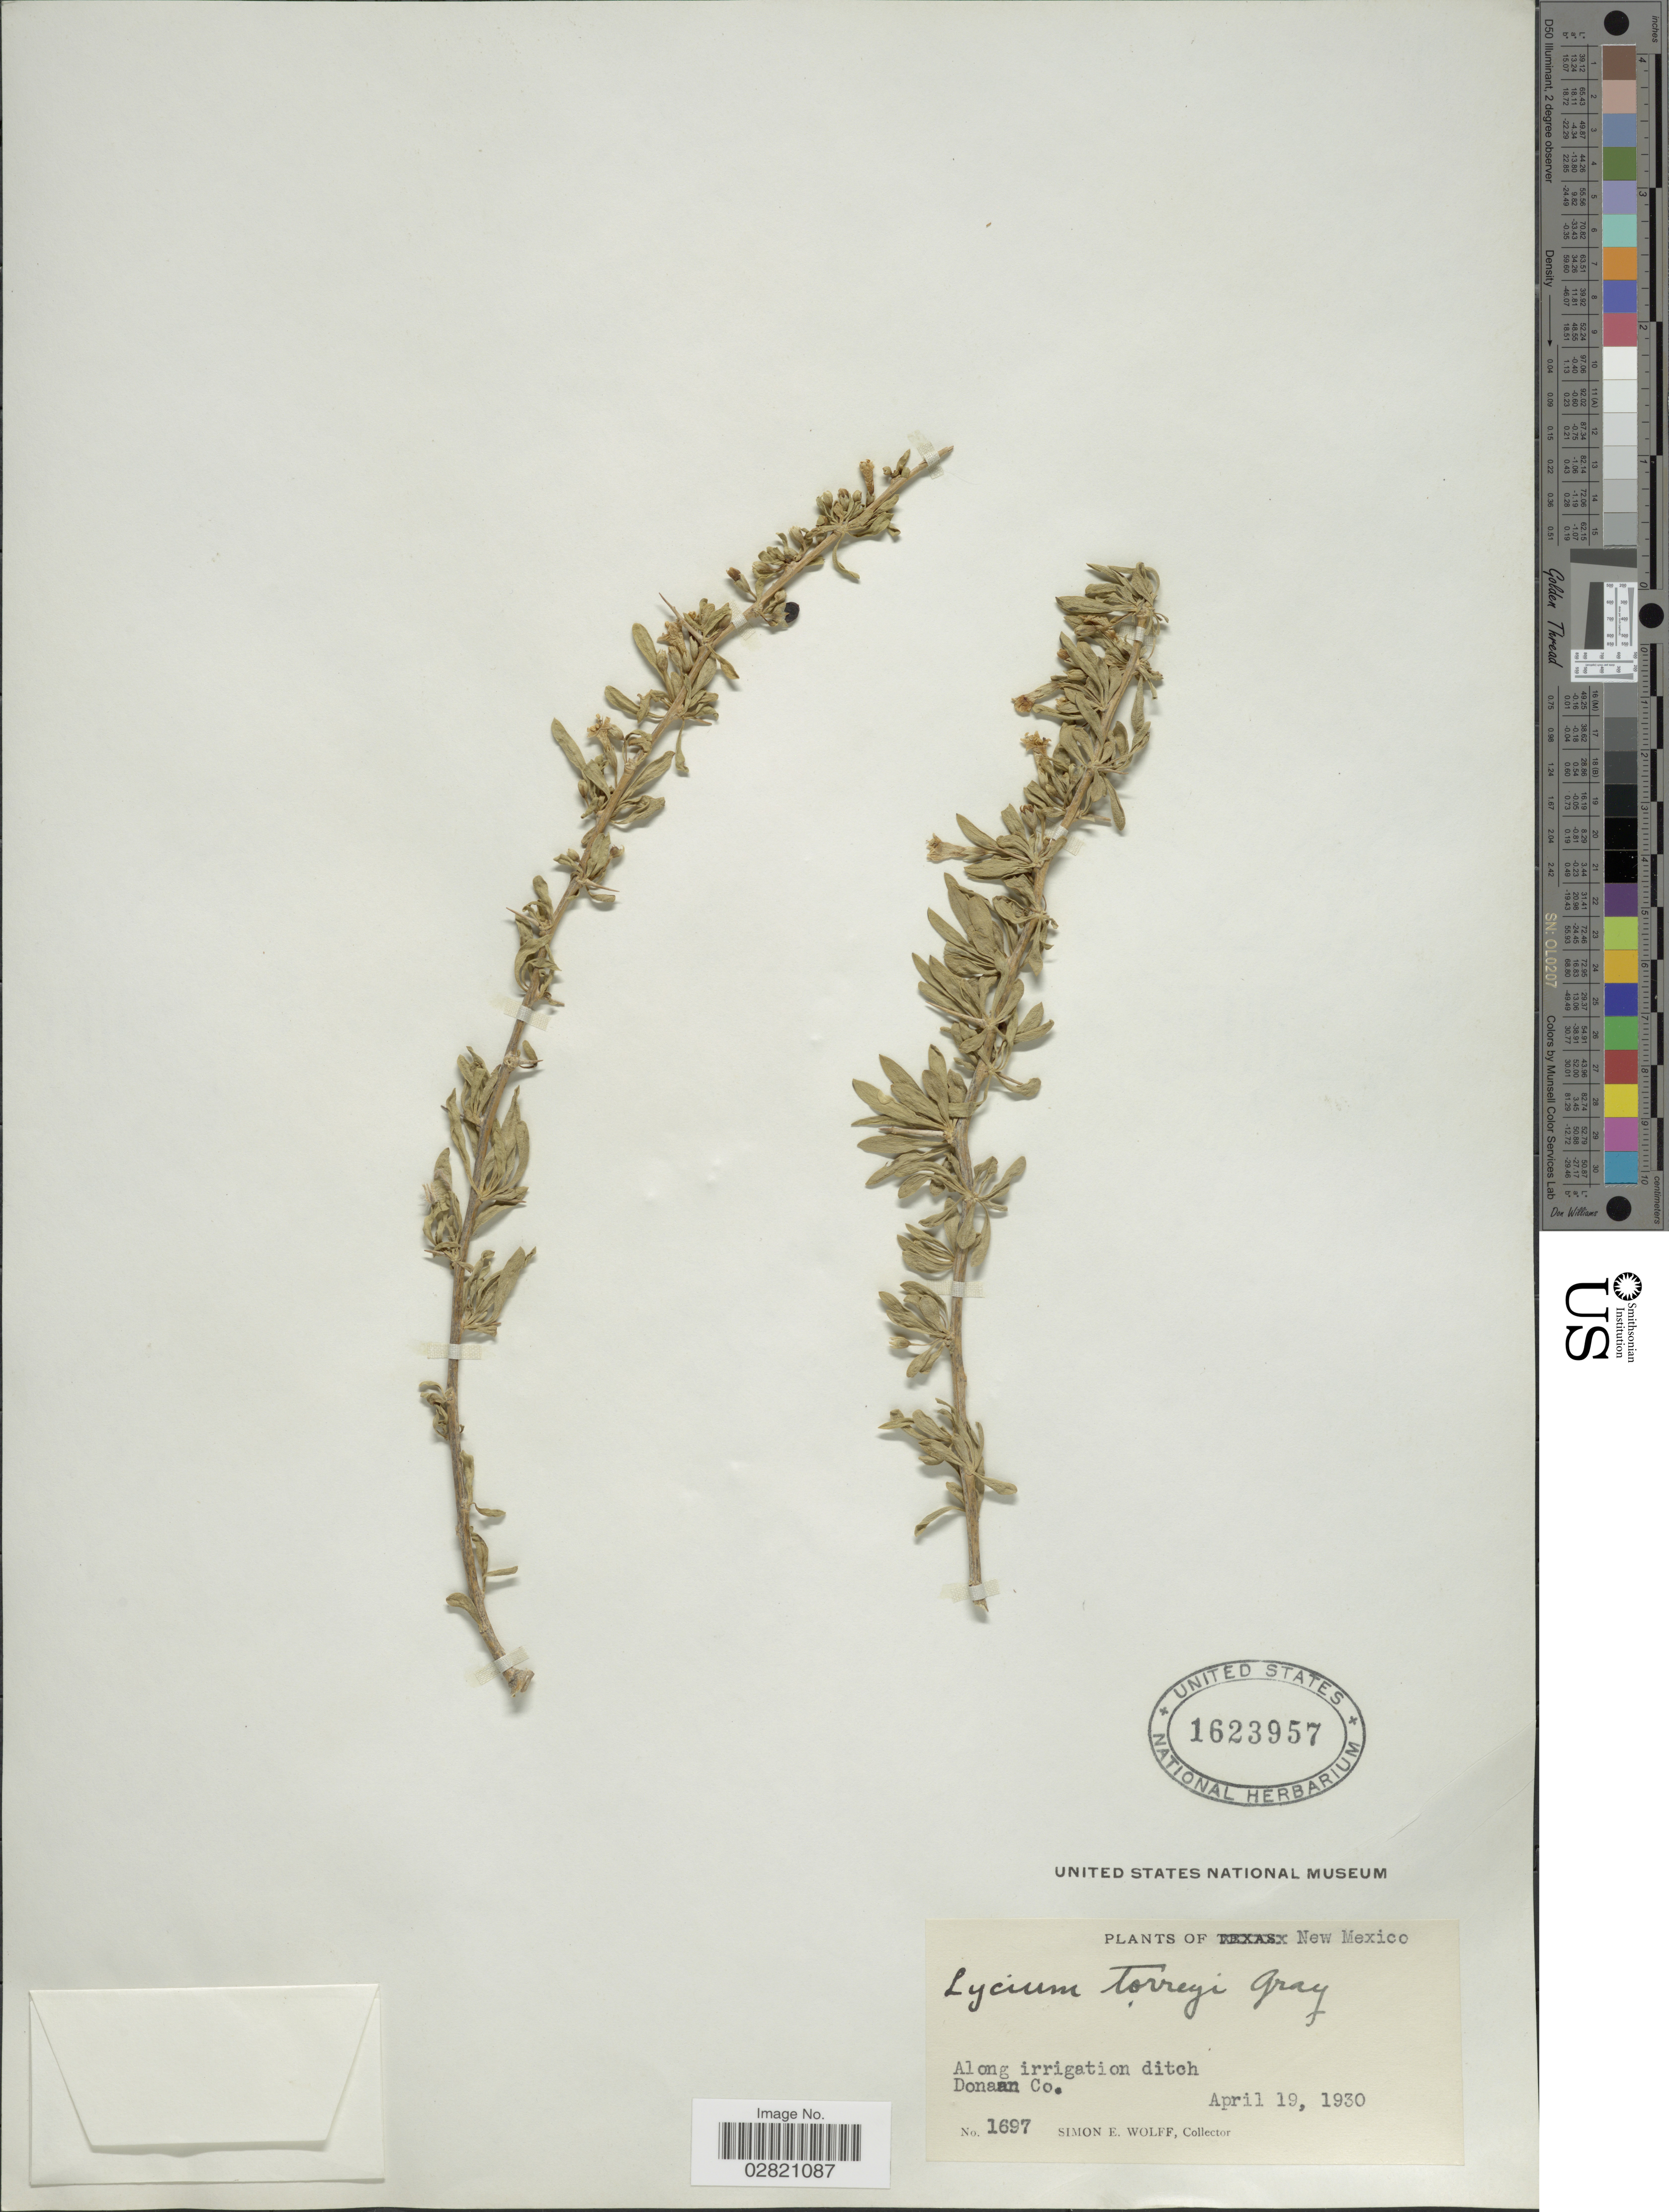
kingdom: Plantae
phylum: Tracheophyta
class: Magnoliopsida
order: Solanales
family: Solanaceae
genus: Lycium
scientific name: Lycium torreyi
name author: A. Gray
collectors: S. E. Wolff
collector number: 1697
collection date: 1930-04-19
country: United States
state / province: New Mexico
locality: Along irrigation ditch Donaan Co.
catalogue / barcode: US 1623957